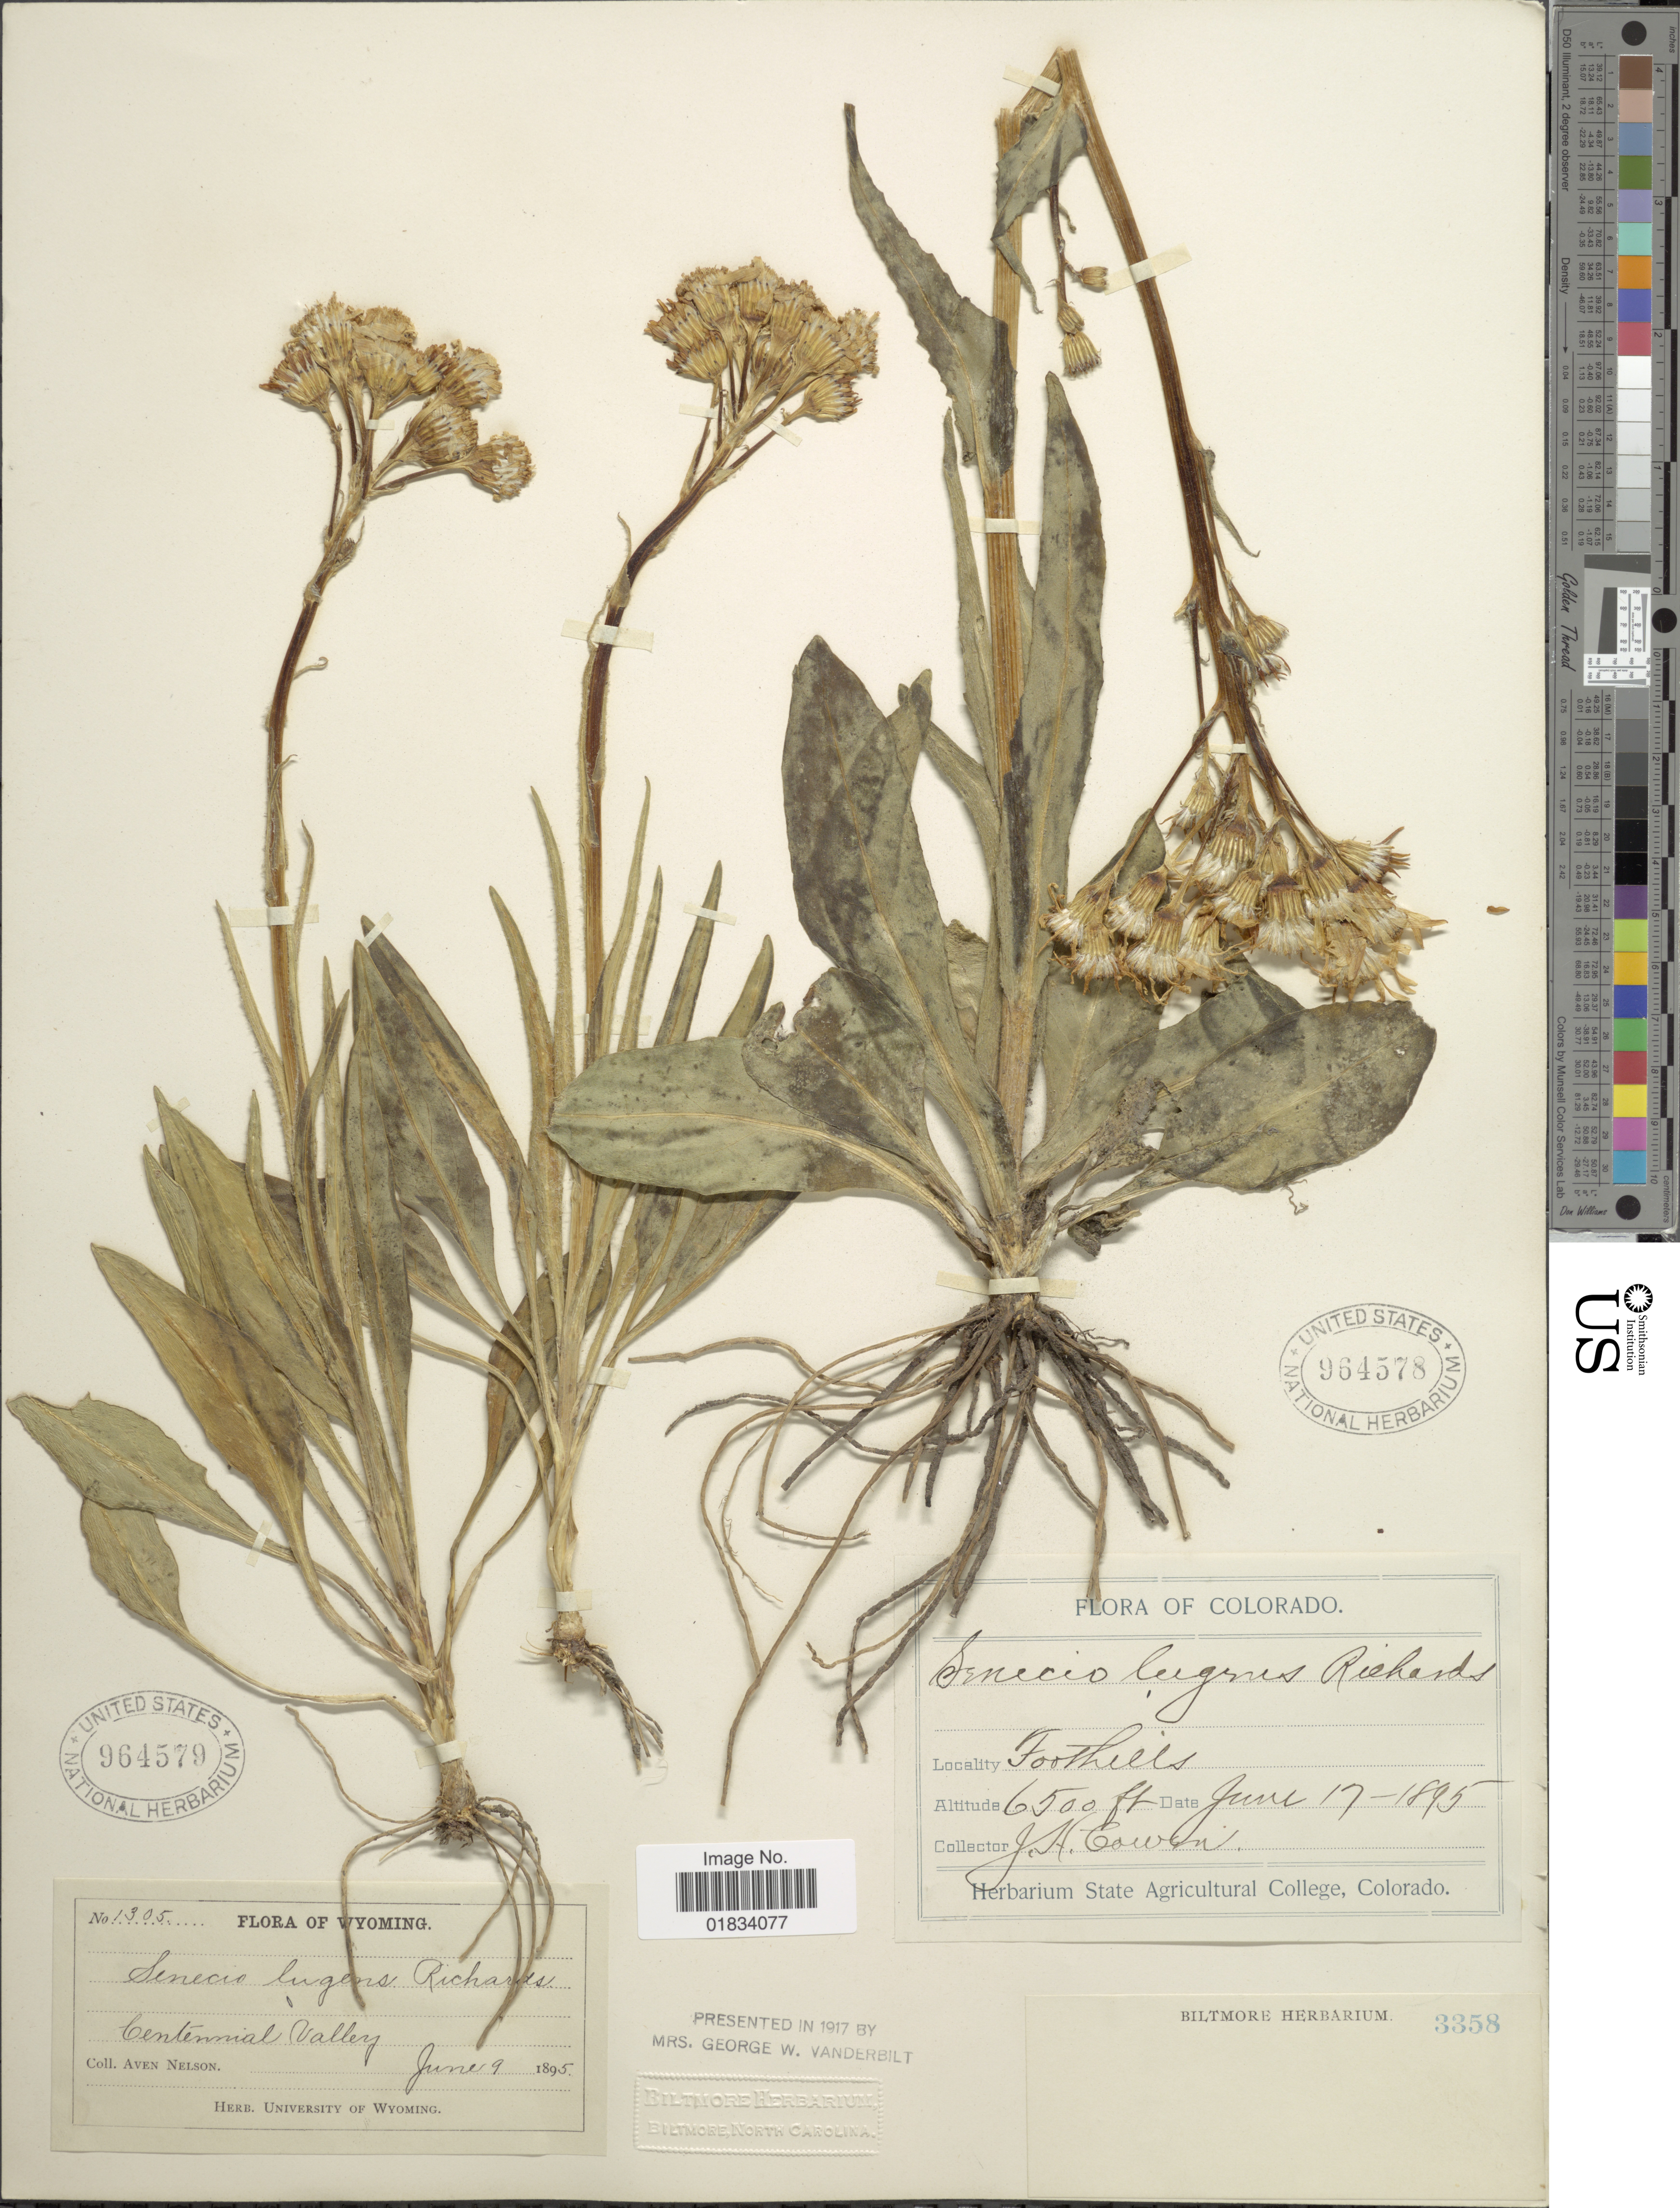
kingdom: Plantae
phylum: Tracheophyta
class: Magnoliopsida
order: Asterales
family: Asteraceae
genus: Senecio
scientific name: Senecio integerrimus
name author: Nutt.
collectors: A. Nelson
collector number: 1305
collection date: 1895-06-09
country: United States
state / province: Wyoming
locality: Centennial Valley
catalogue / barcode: US 964579